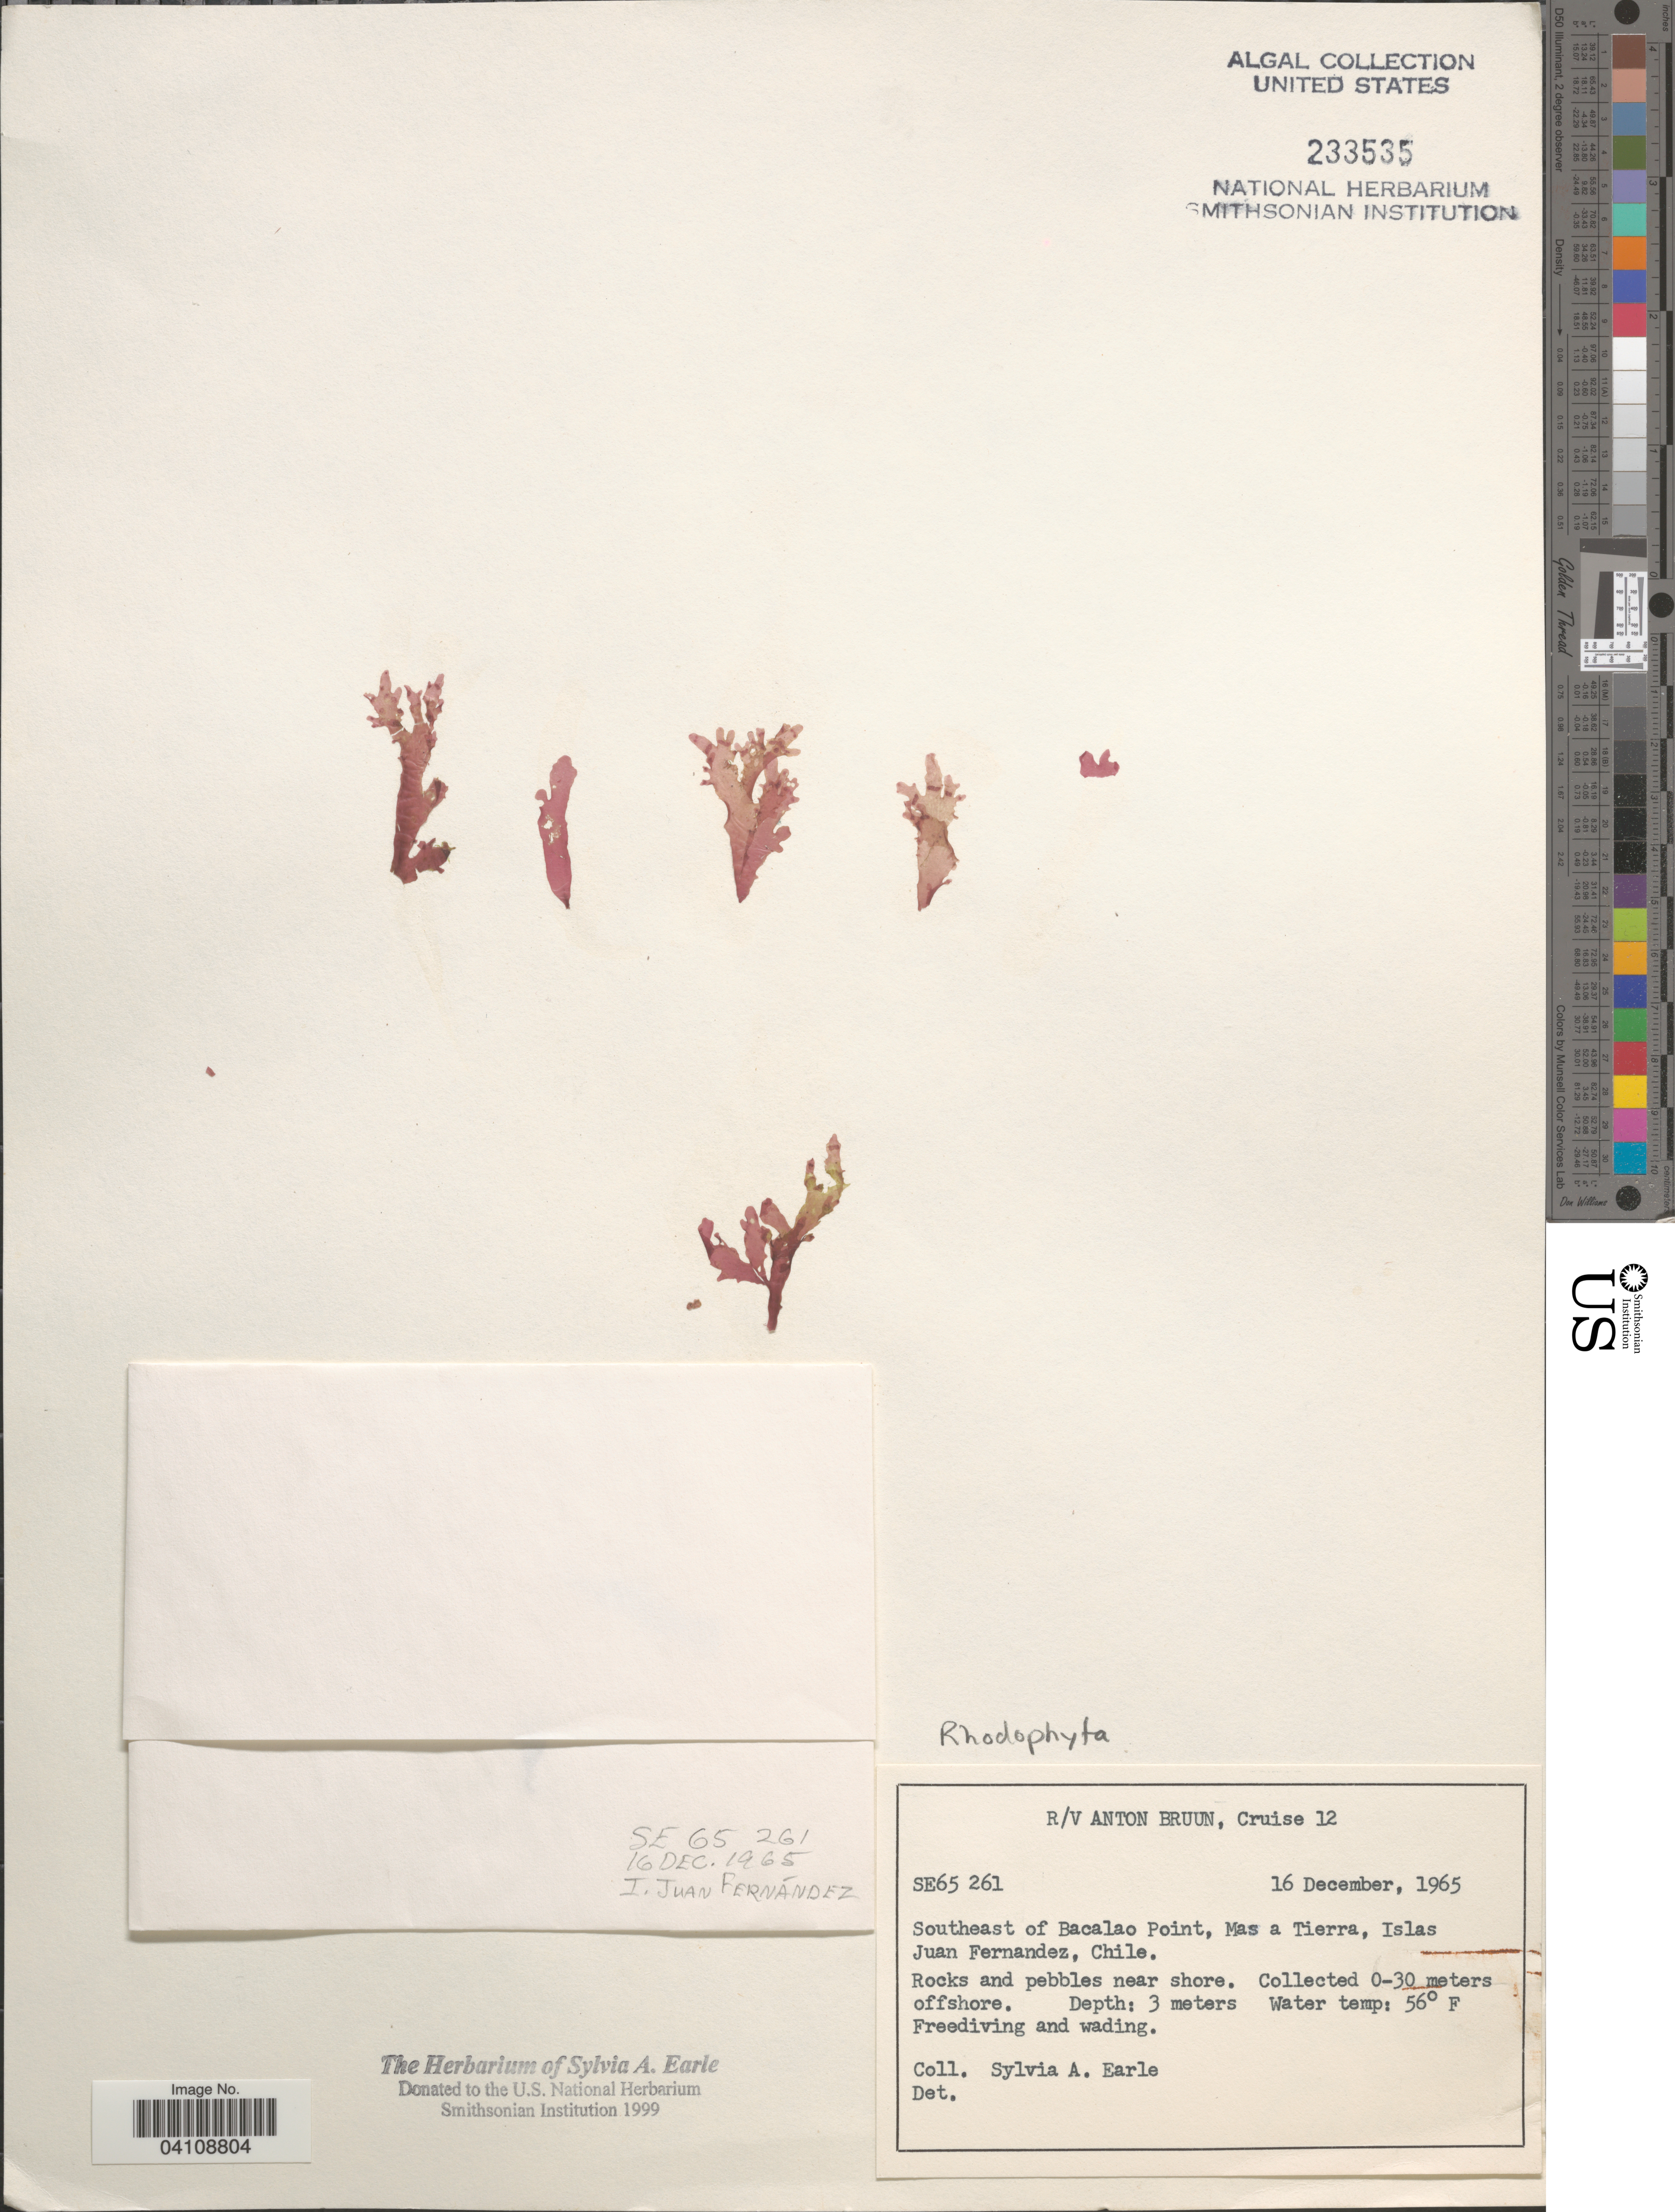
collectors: S. A. Earle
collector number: SE65261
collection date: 1965-12-16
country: Chile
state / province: Valparaíso (V)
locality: Southeast of Bacalao Point, Mas a Tierra, Islas Juan Fernandez.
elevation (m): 0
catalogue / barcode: US 233535